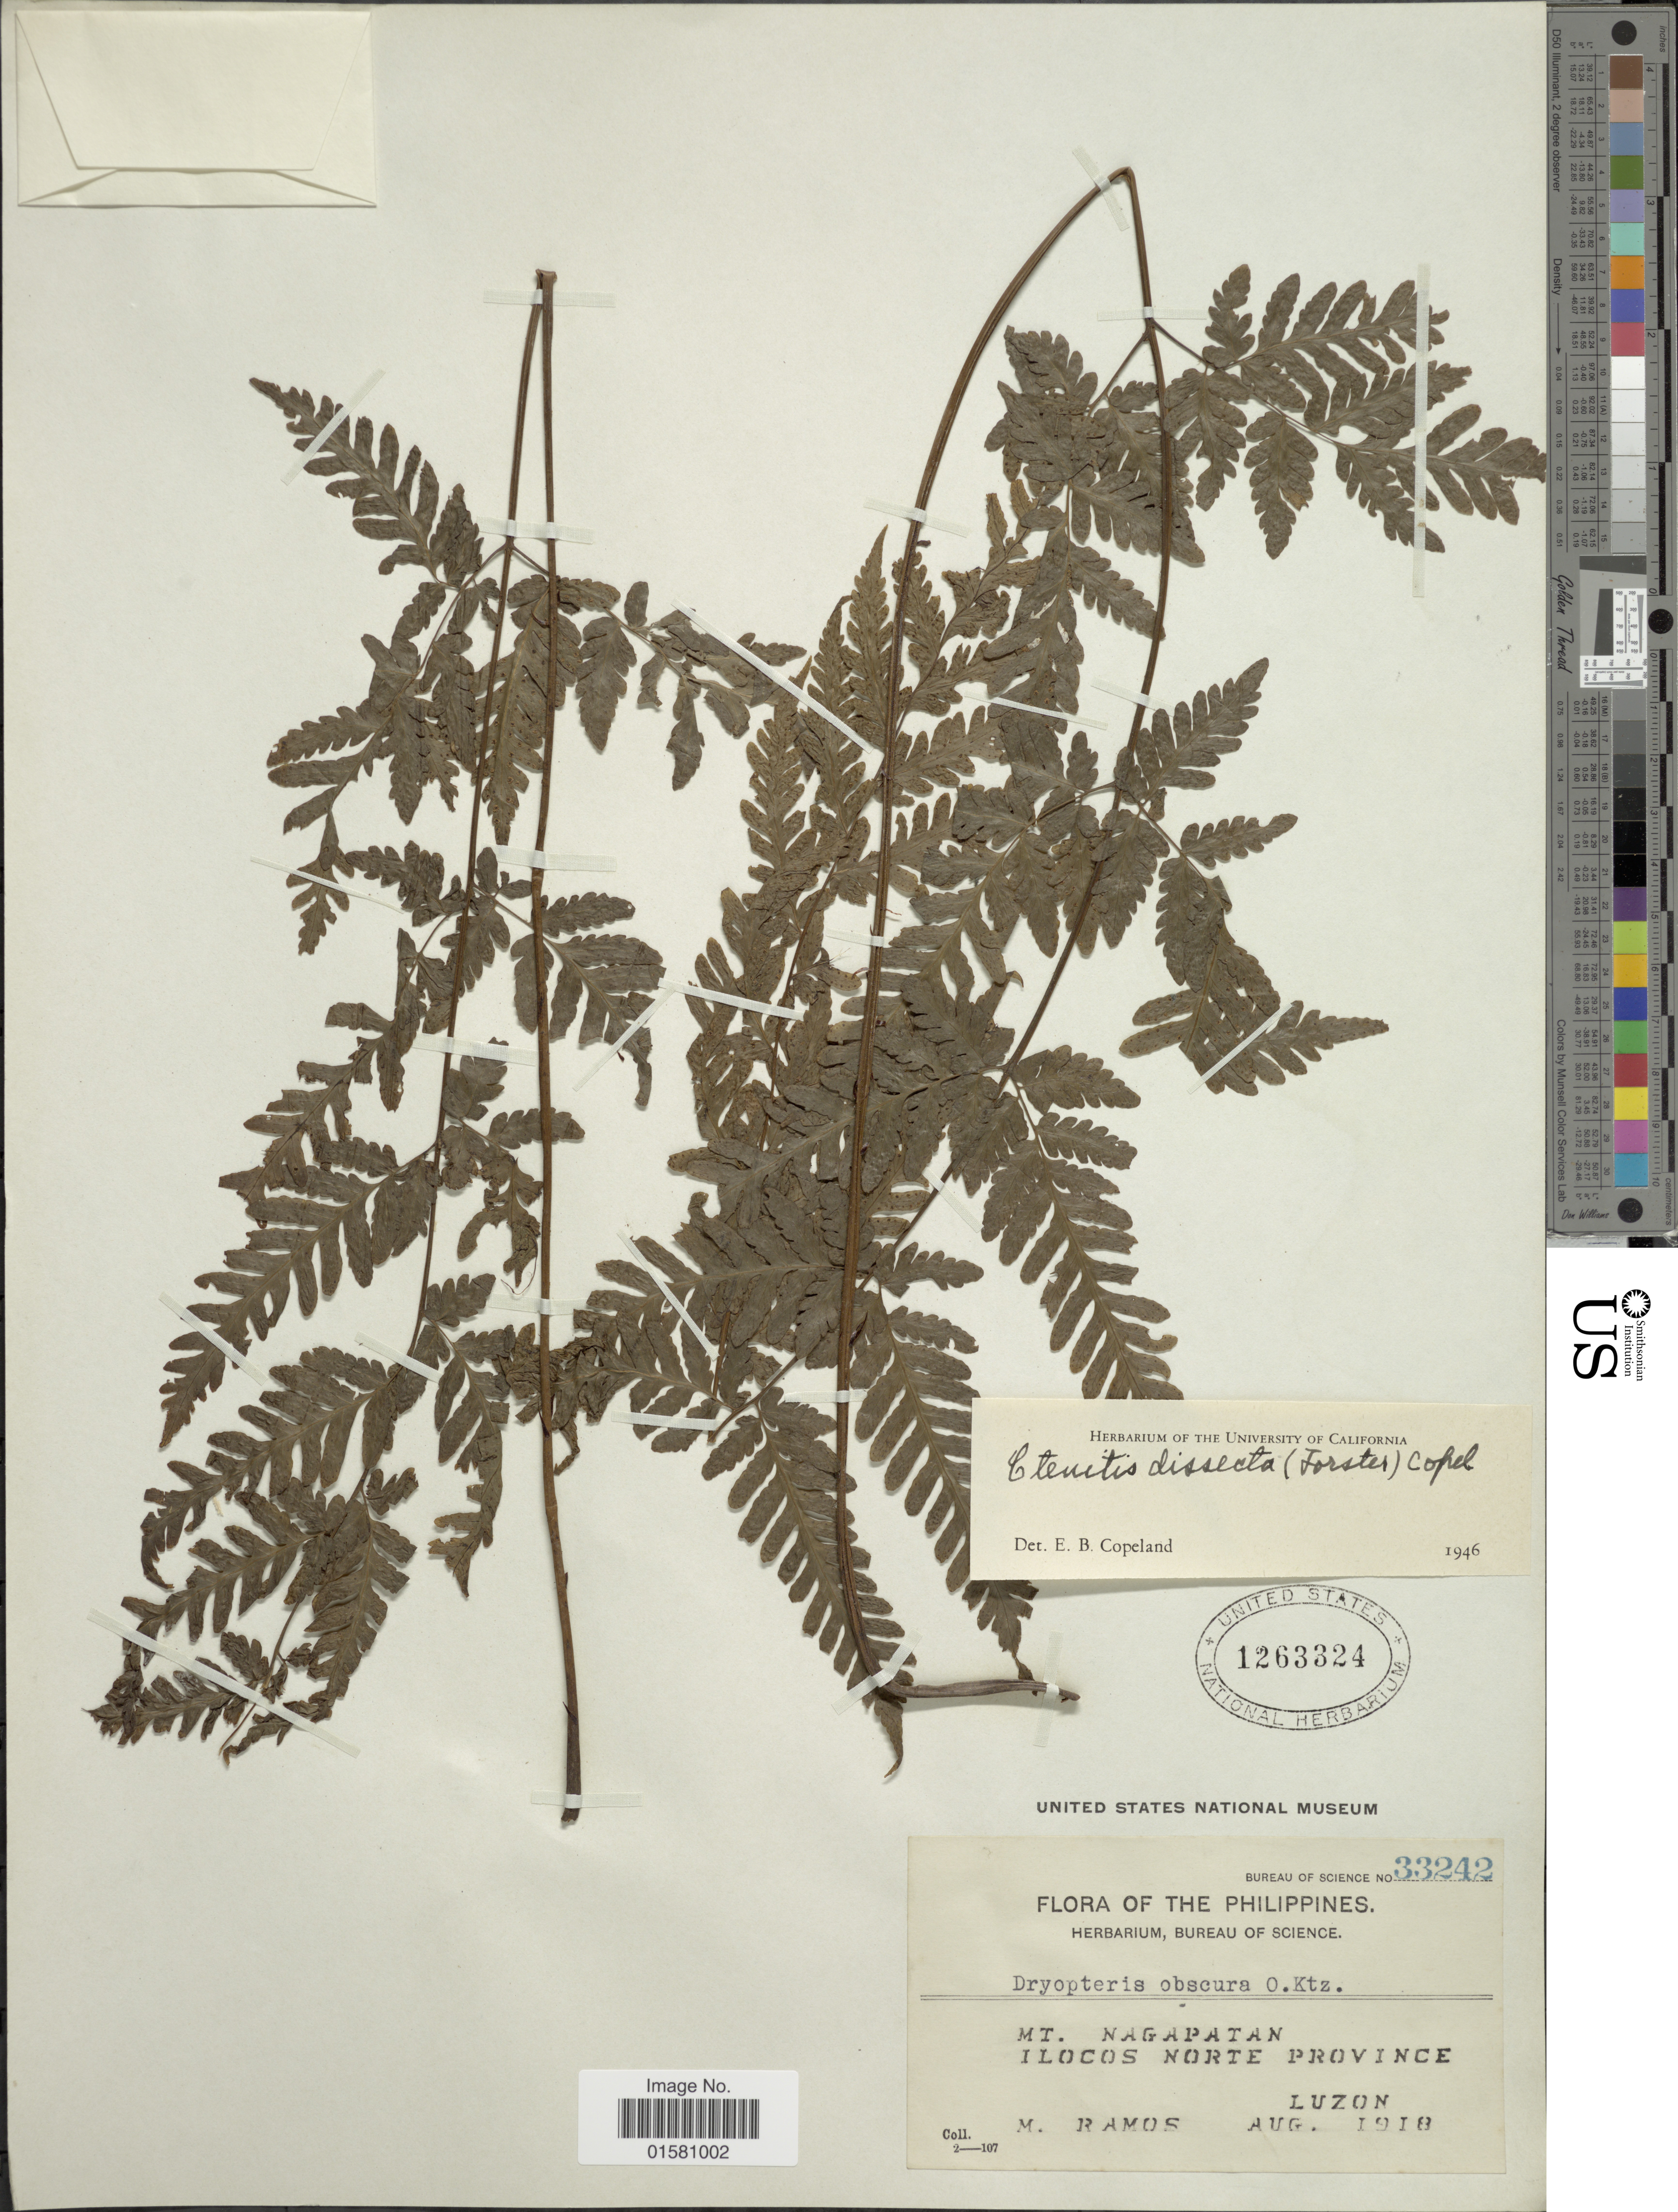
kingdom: Plantae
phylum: Tracheophyta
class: Polypodiopsida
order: Polypodiales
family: Tectariaceae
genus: Tectaria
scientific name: Tectaria dissecta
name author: (G. Forst.) Lellinger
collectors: M. Ramos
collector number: Bureau of Science 33242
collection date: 1918-08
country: Philippines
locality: Mt. Nagaratan, Ilocos Norte Province Luzon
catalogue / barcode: US 1263324